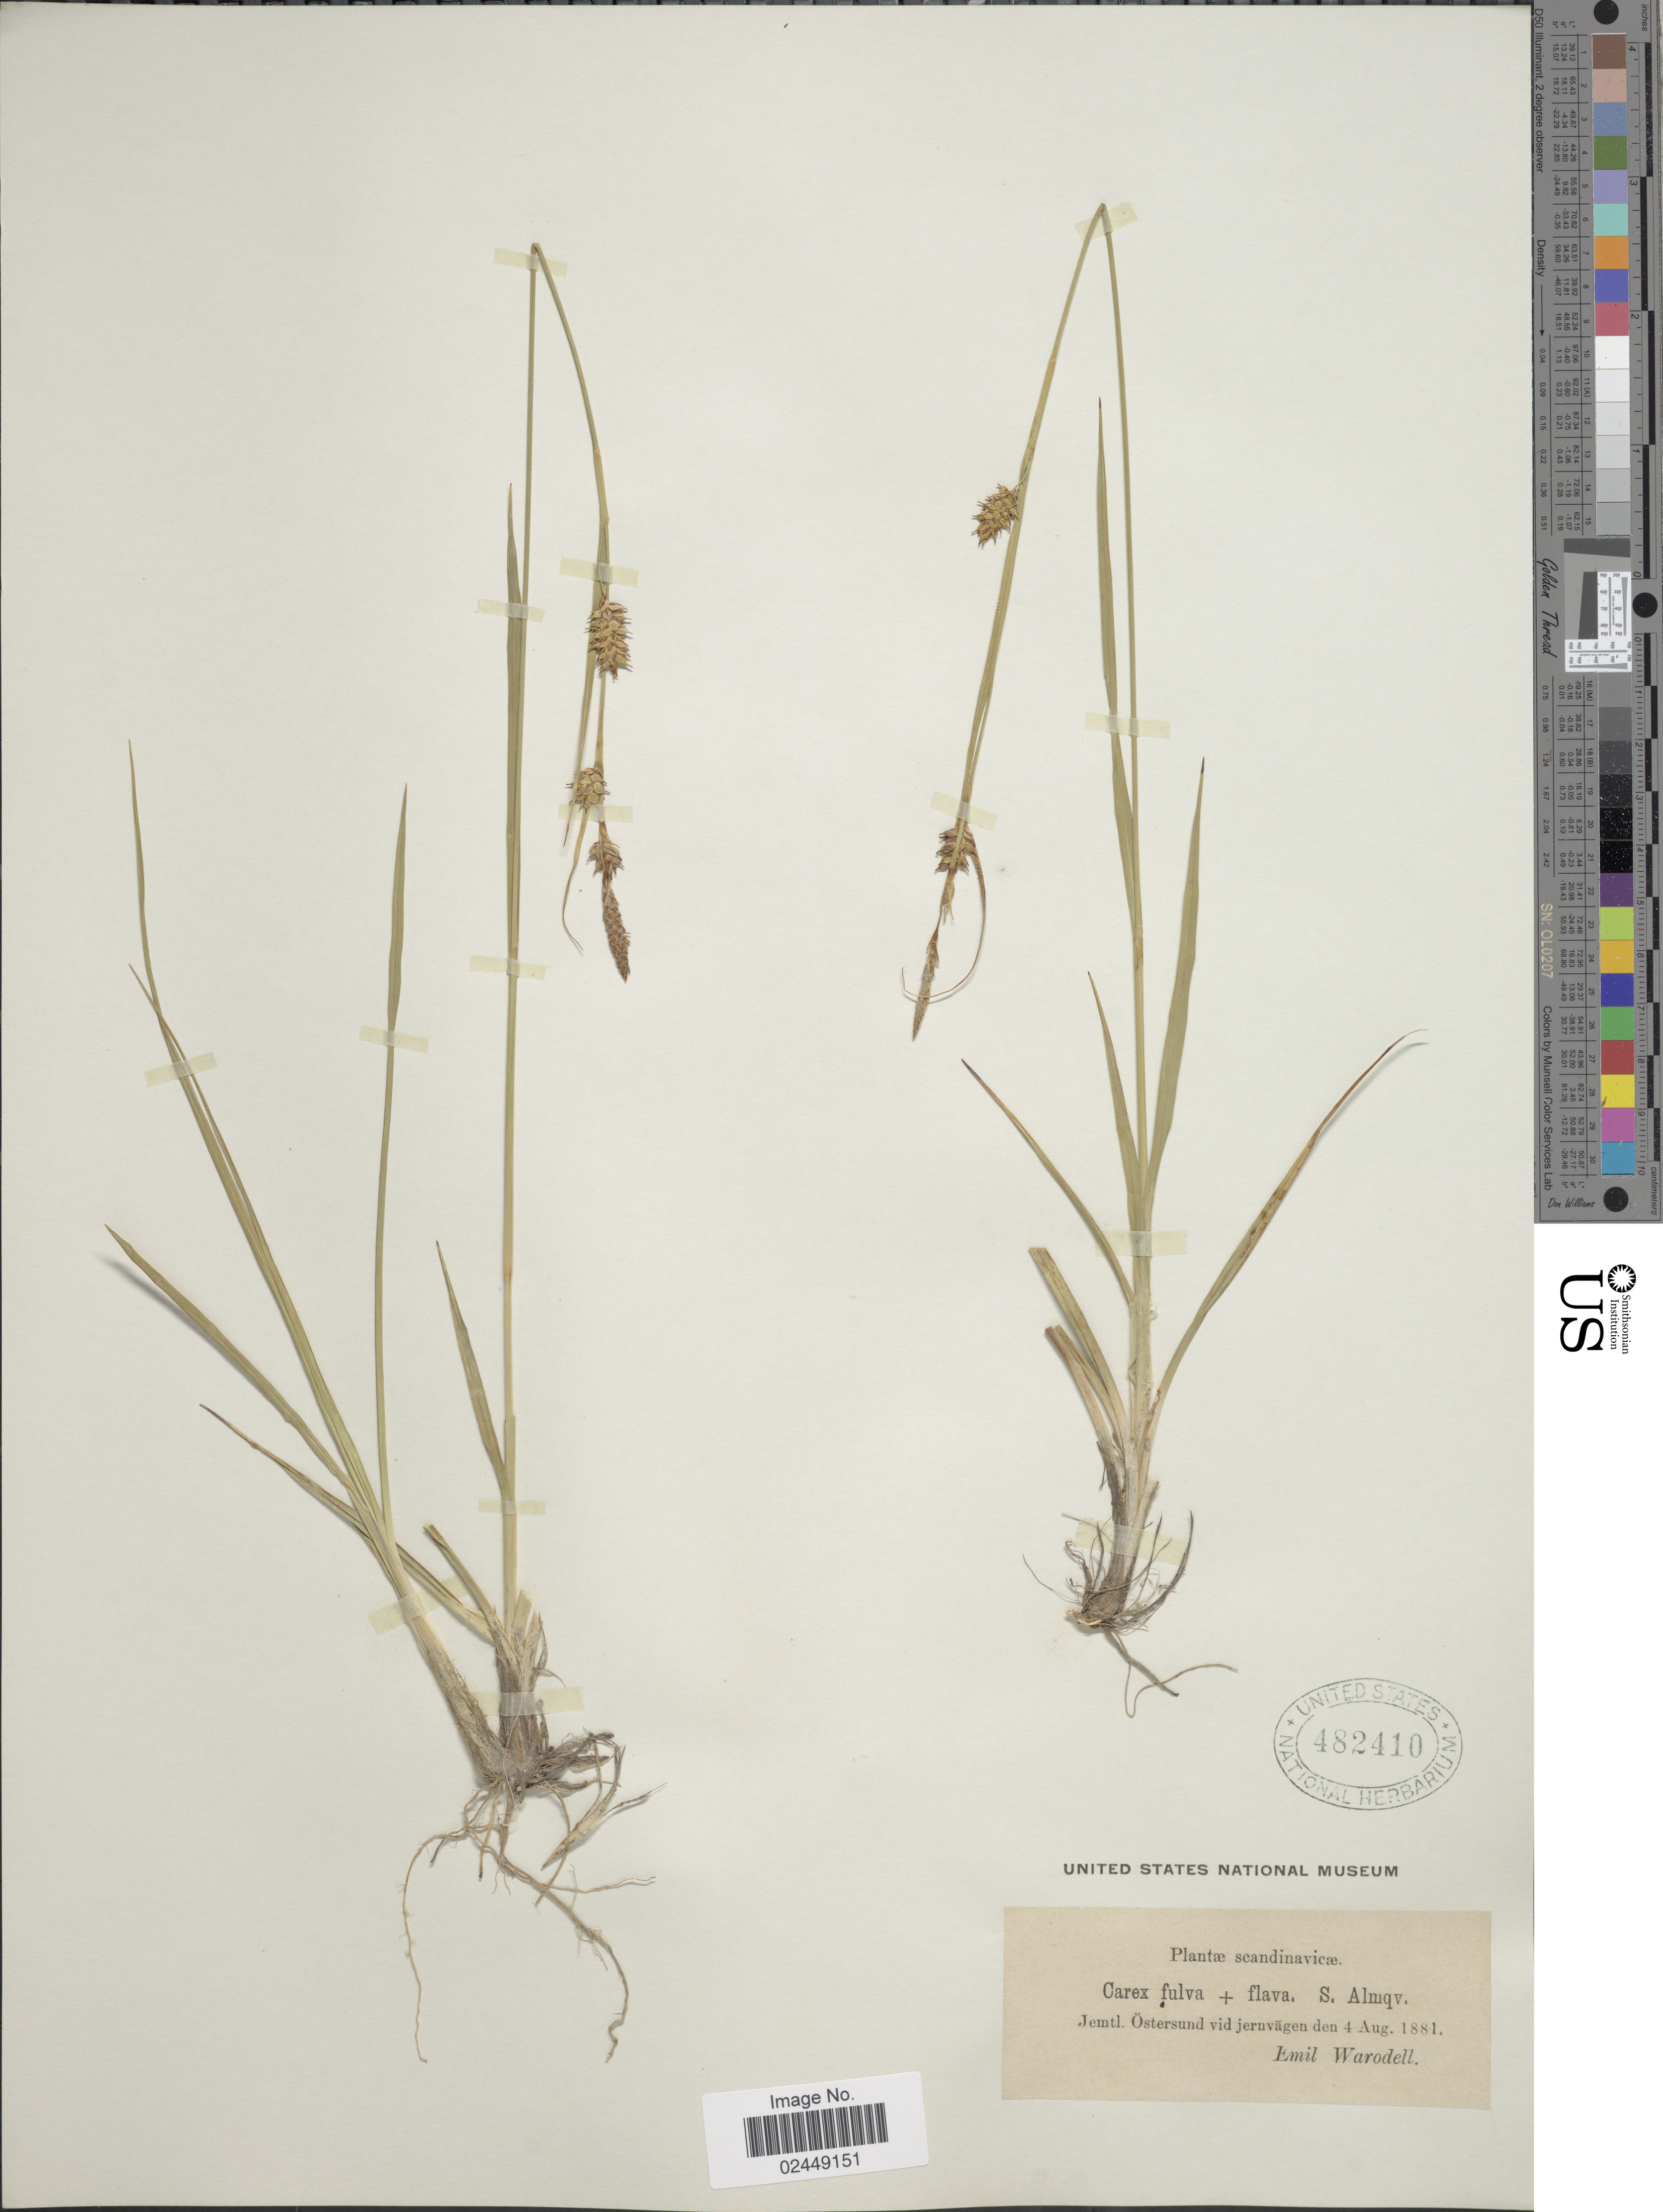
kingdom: Plantae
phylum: Tracheophyta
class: Liliopsida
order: Poales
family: Cyperaceae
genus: Carex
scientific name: Carex x fulva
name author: Gooden.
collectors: E. Warodell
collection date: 1881-08-04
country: Sweden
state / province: Jämtland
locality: Scandinavicæ, Jemtl. Östersund vid jernvägen.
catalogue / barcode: US 482410